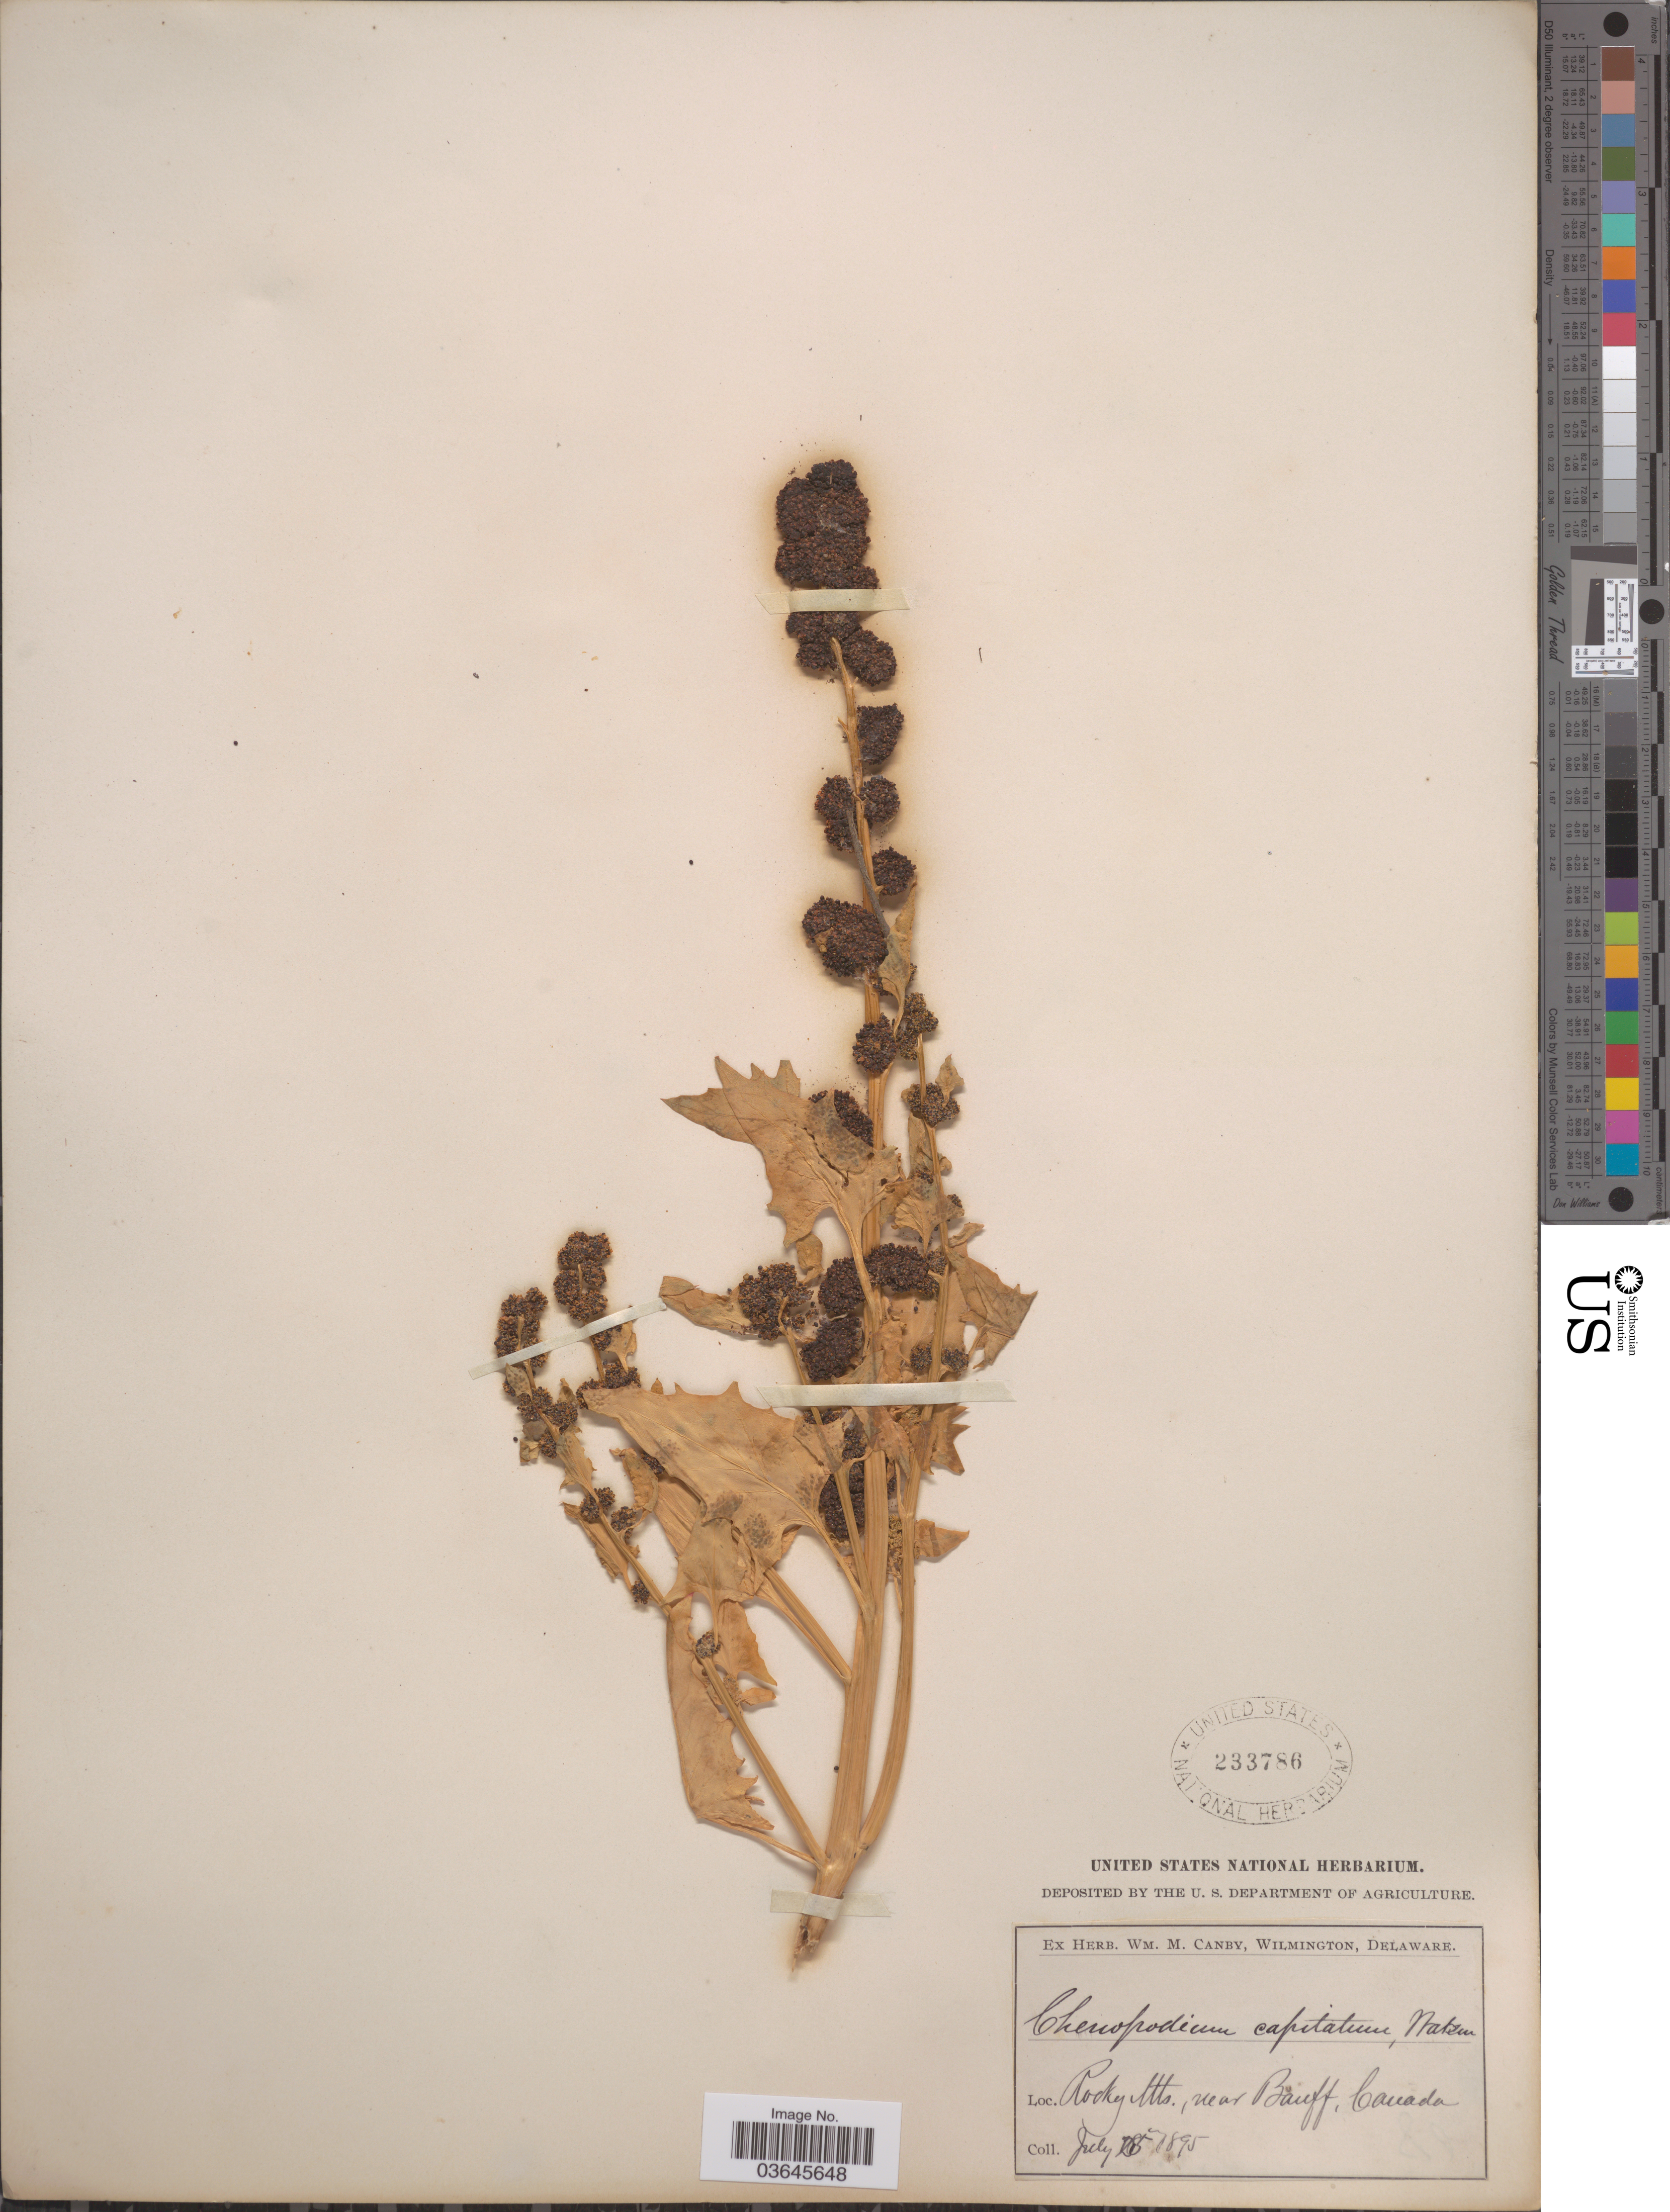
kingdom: Plantae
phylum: Tracheophyta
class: Magnoliopsida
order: Caryophyllales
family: Amaranthaceae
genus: Blitum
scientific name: Blitum capitatum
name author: L.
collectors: ex herb. W.M. Canby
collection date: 1895-07-25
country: Canada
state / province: Alberta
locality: Rocky Mts., near Banff.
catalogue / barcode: US 233786